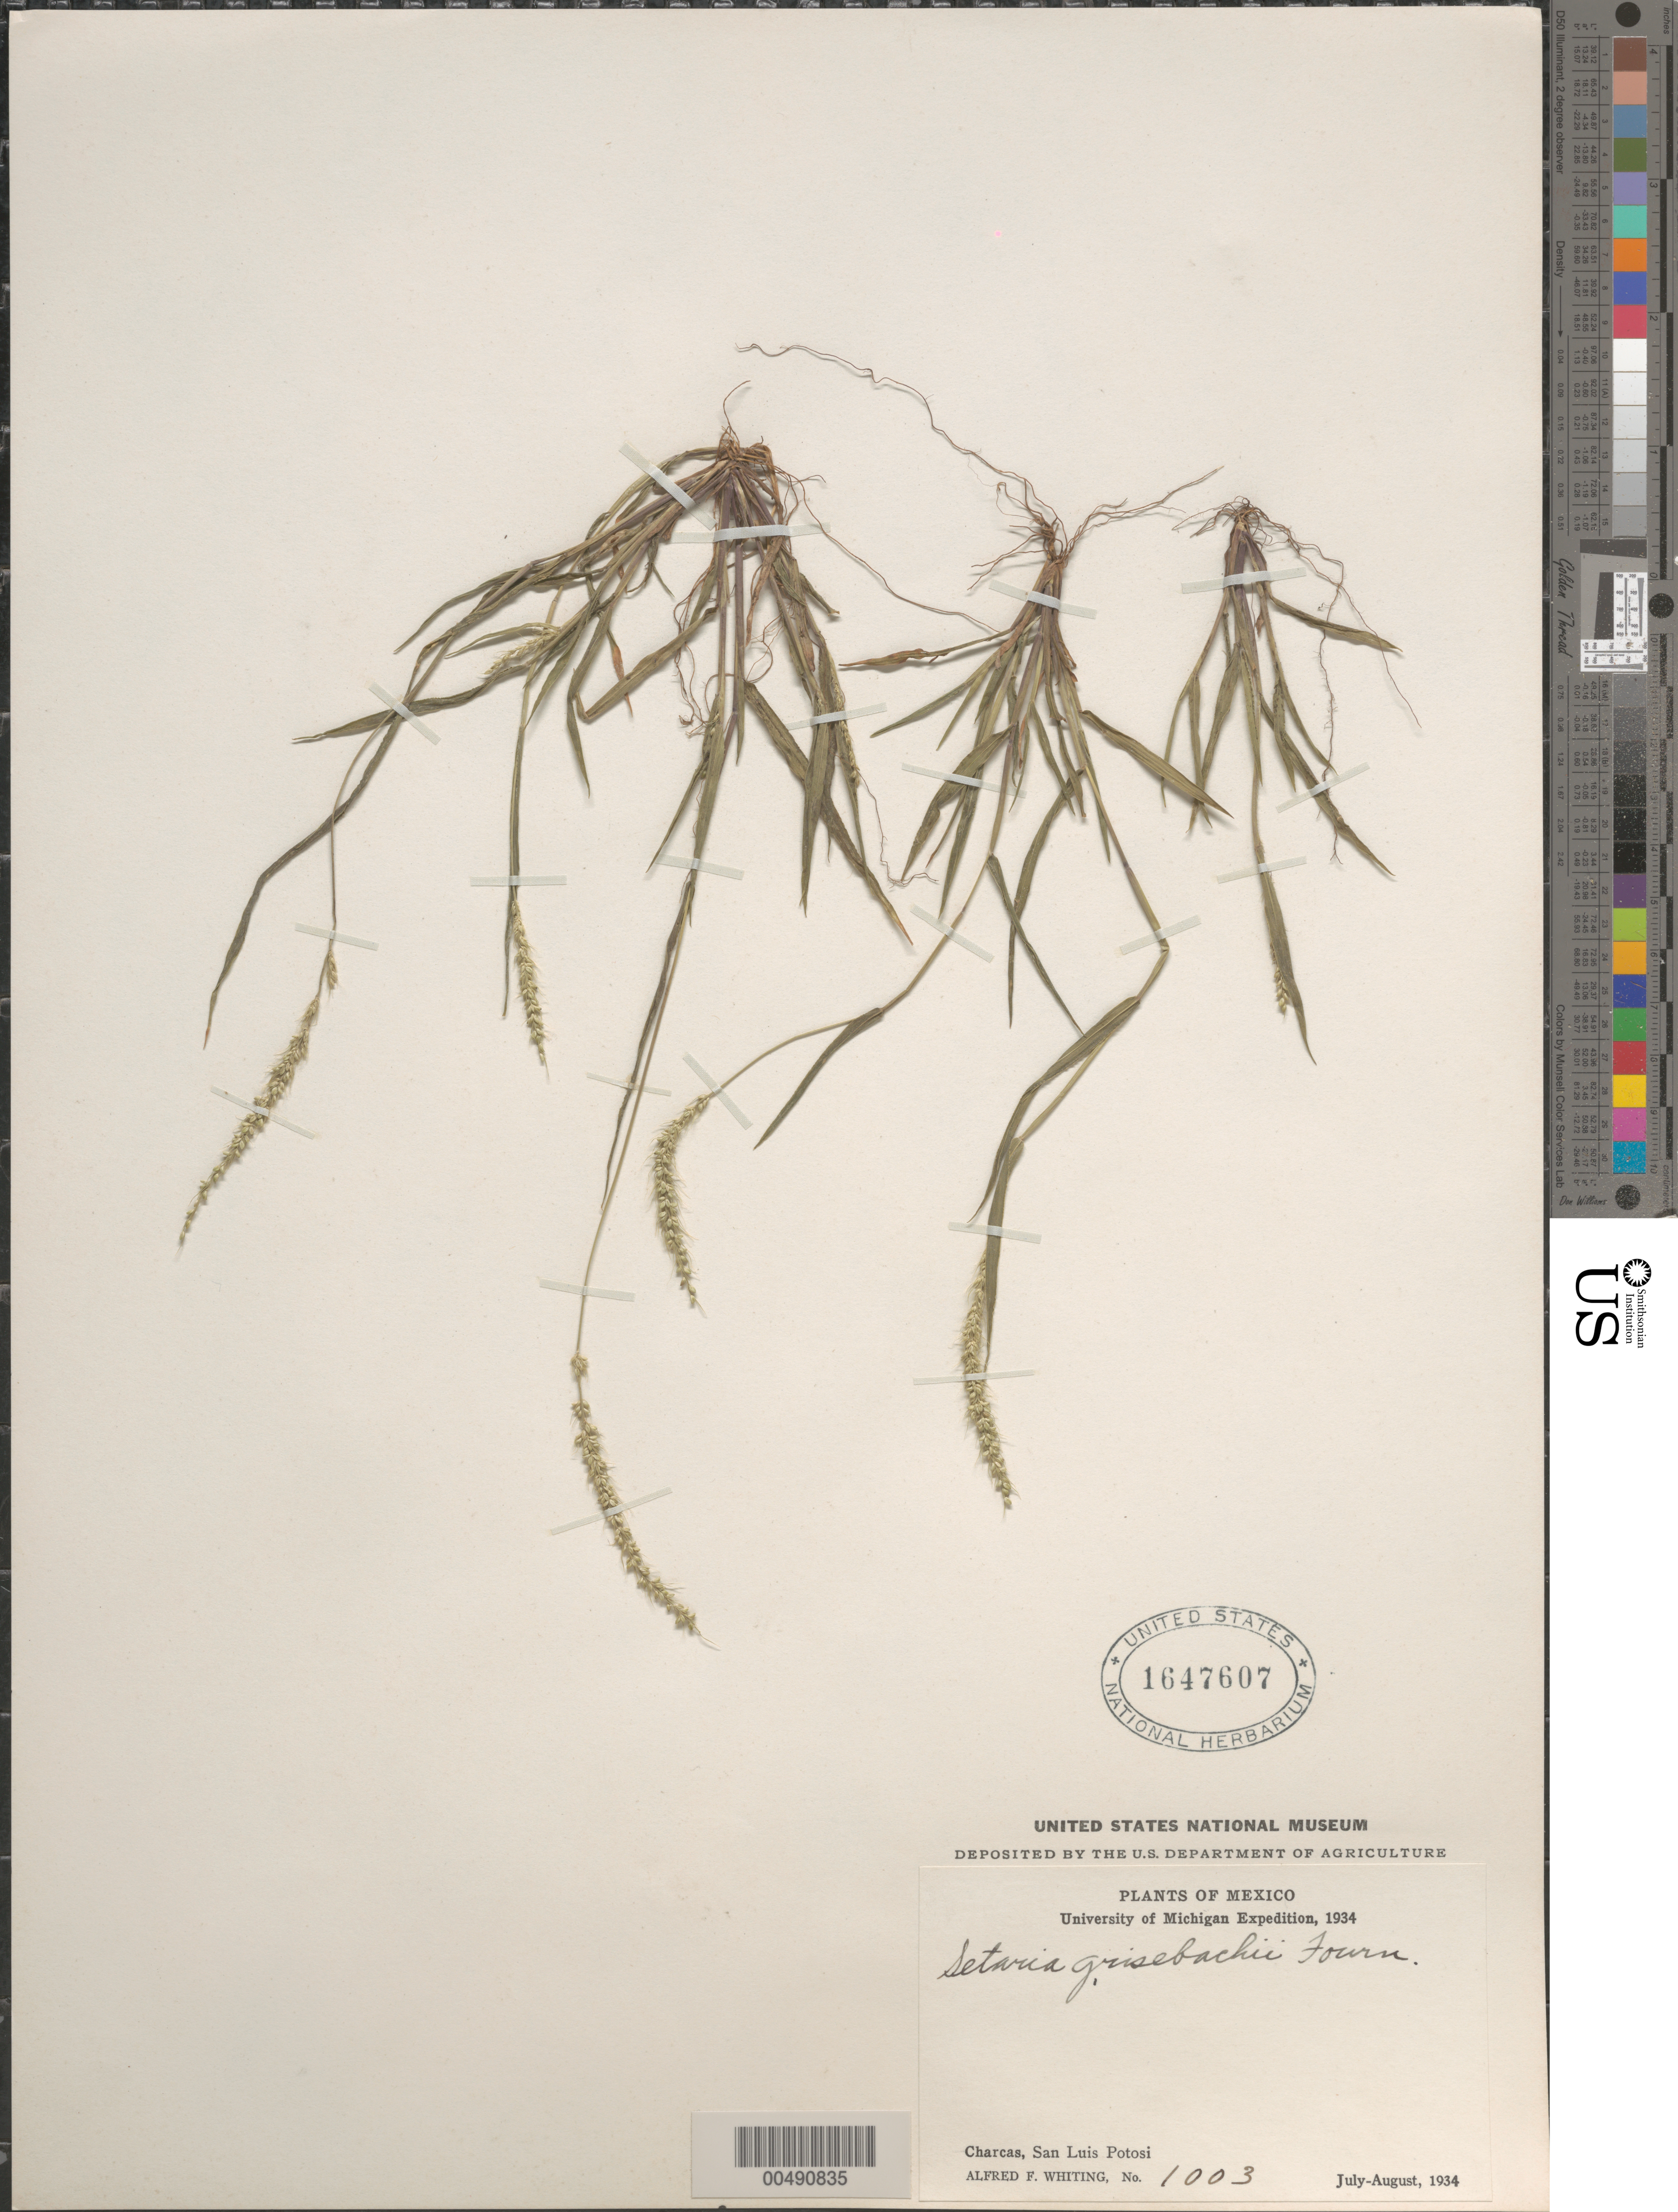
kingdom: Plantae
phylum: Tracheophyta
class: Liliopsida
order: Poales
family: Poaceae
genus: Setaria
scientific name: Setaria grisebachii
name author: E. Fourn.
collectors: A. F. Whiting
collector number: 1003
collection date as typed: Jul 1934 to Aug 1934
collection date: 1934-07/1934-08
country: Mexico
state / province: San Luis Potosi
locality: Charcas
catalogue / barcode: US 1647607